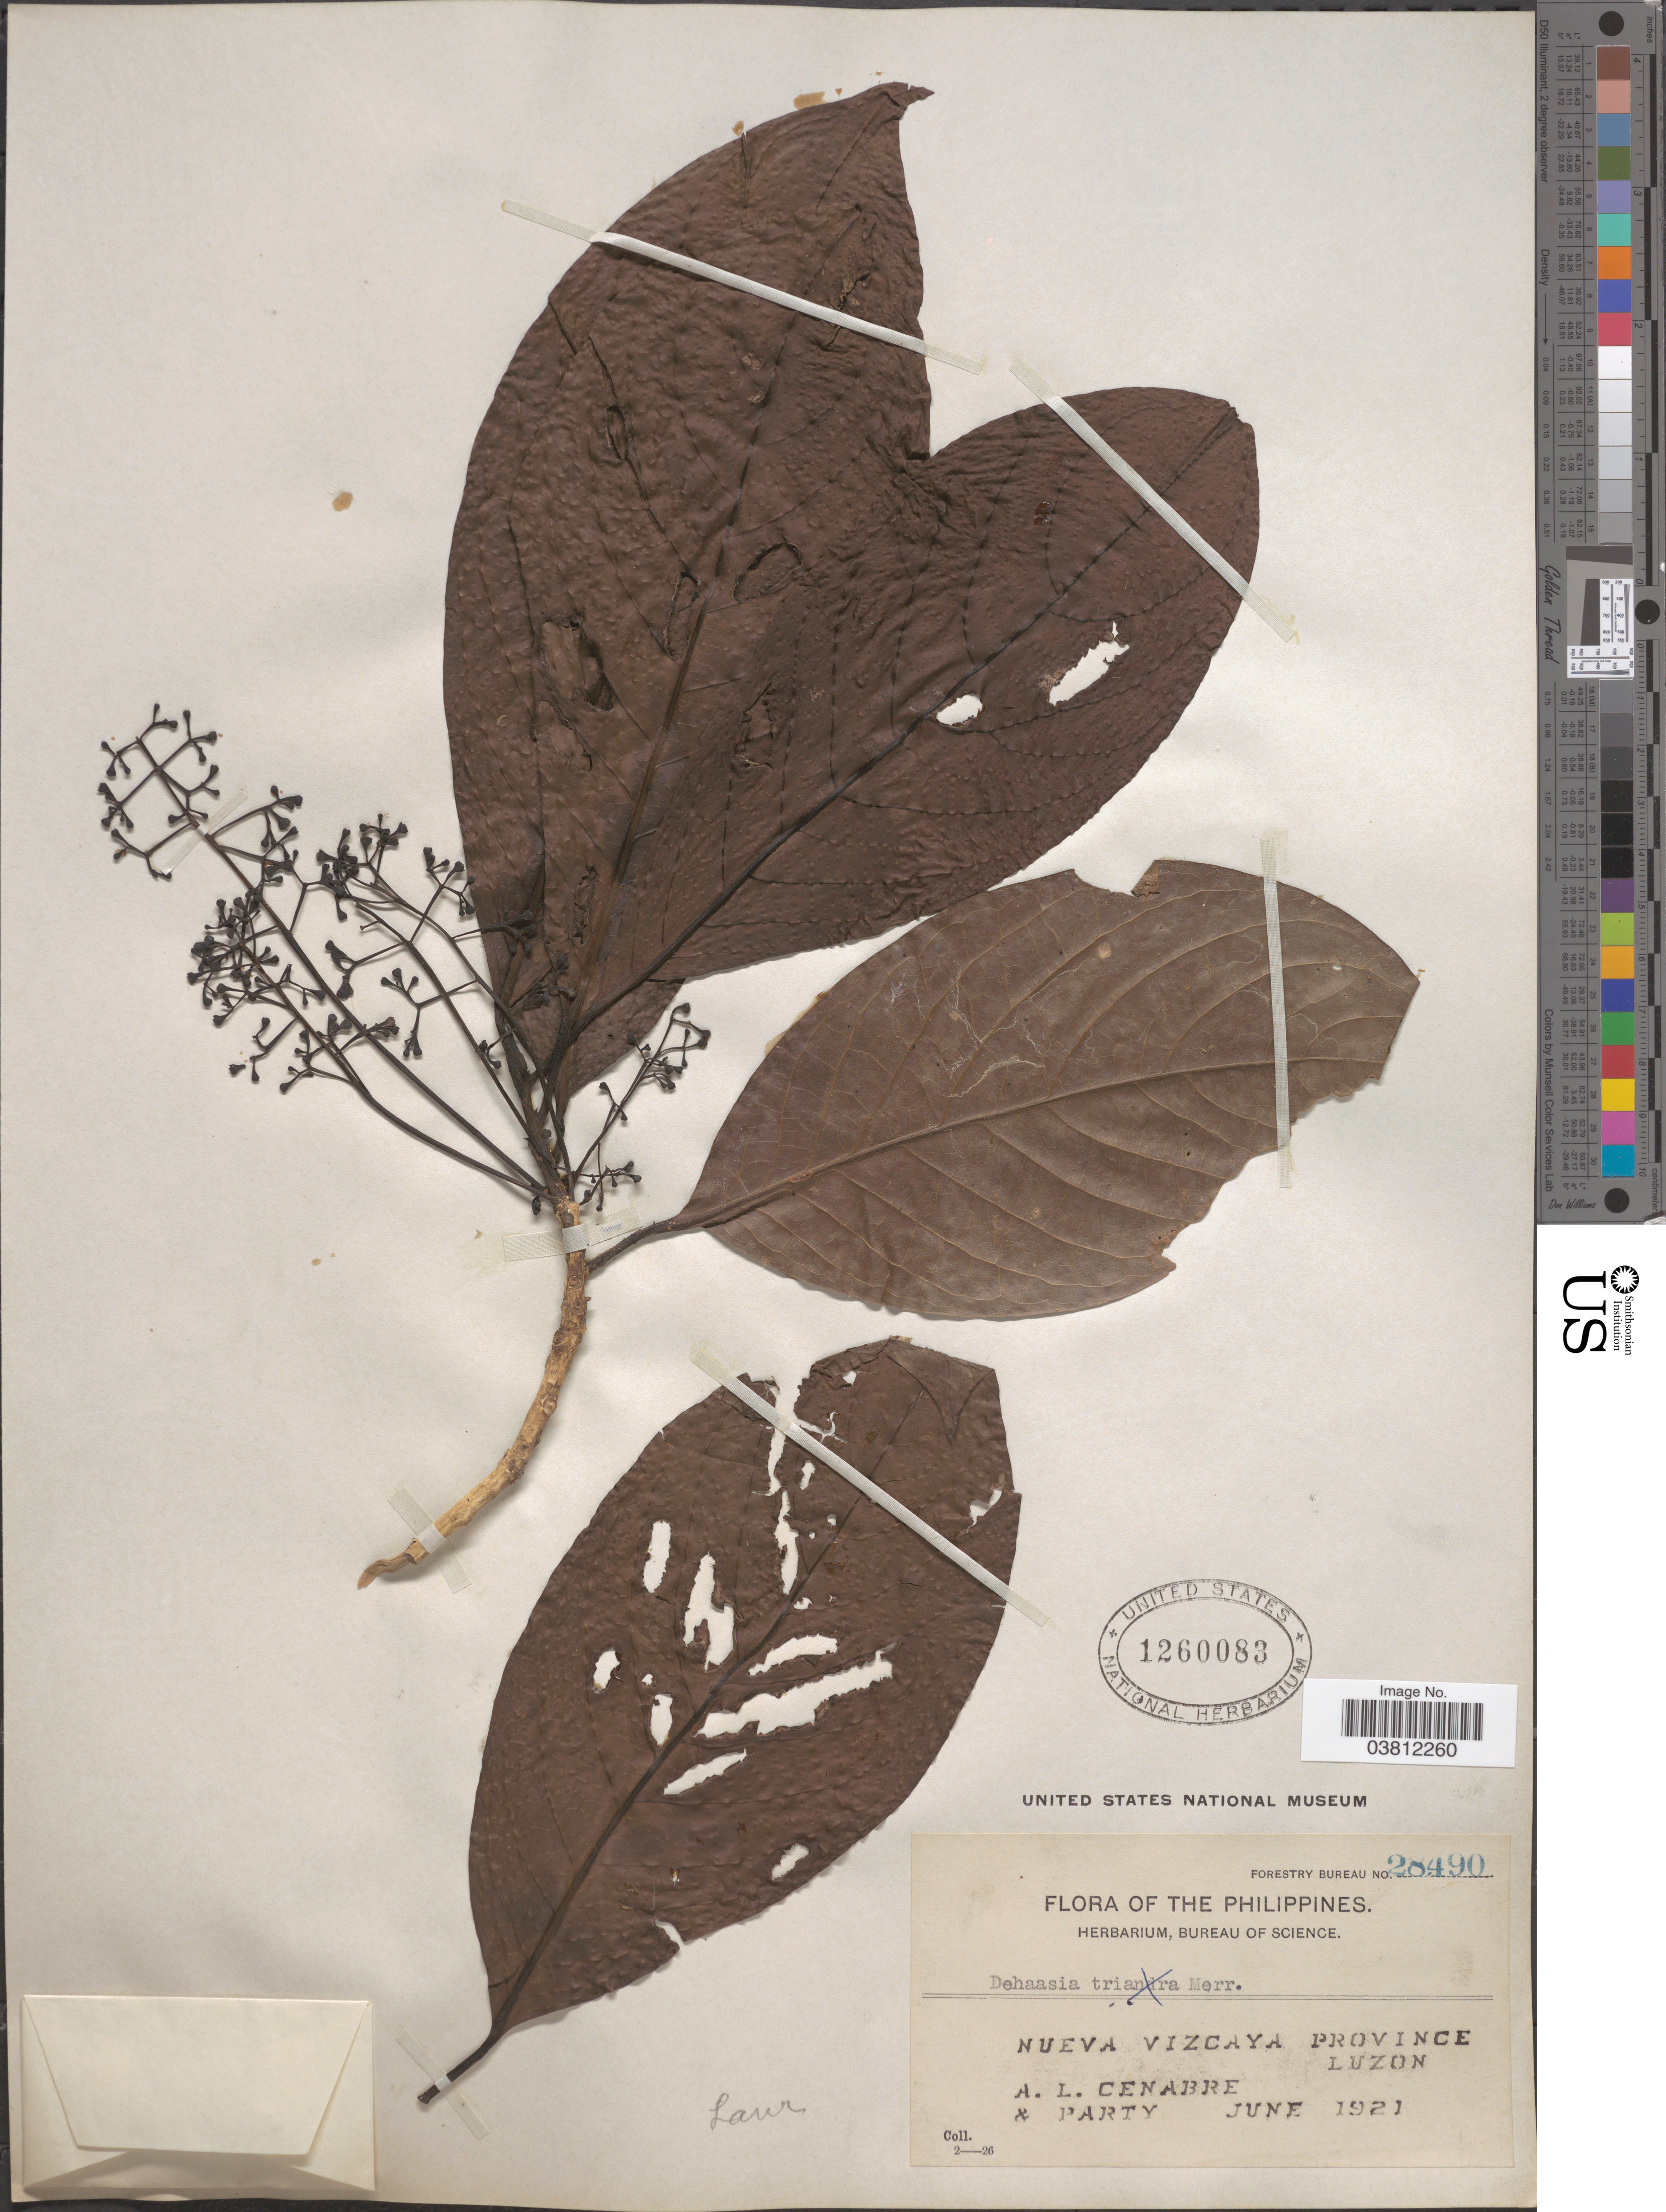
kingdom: Plantae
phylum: Tracheophyta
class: Magnoliopsida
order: Laurales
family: Lauraceae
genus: Dehaasia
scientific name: Dehaasia sp.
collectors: A. Cenabre & Party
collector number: Forestry Bureau 28490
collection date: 1921-06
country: Philippines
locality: Nueva Vizcaya Province. Luzon.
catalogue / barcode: US 1260083